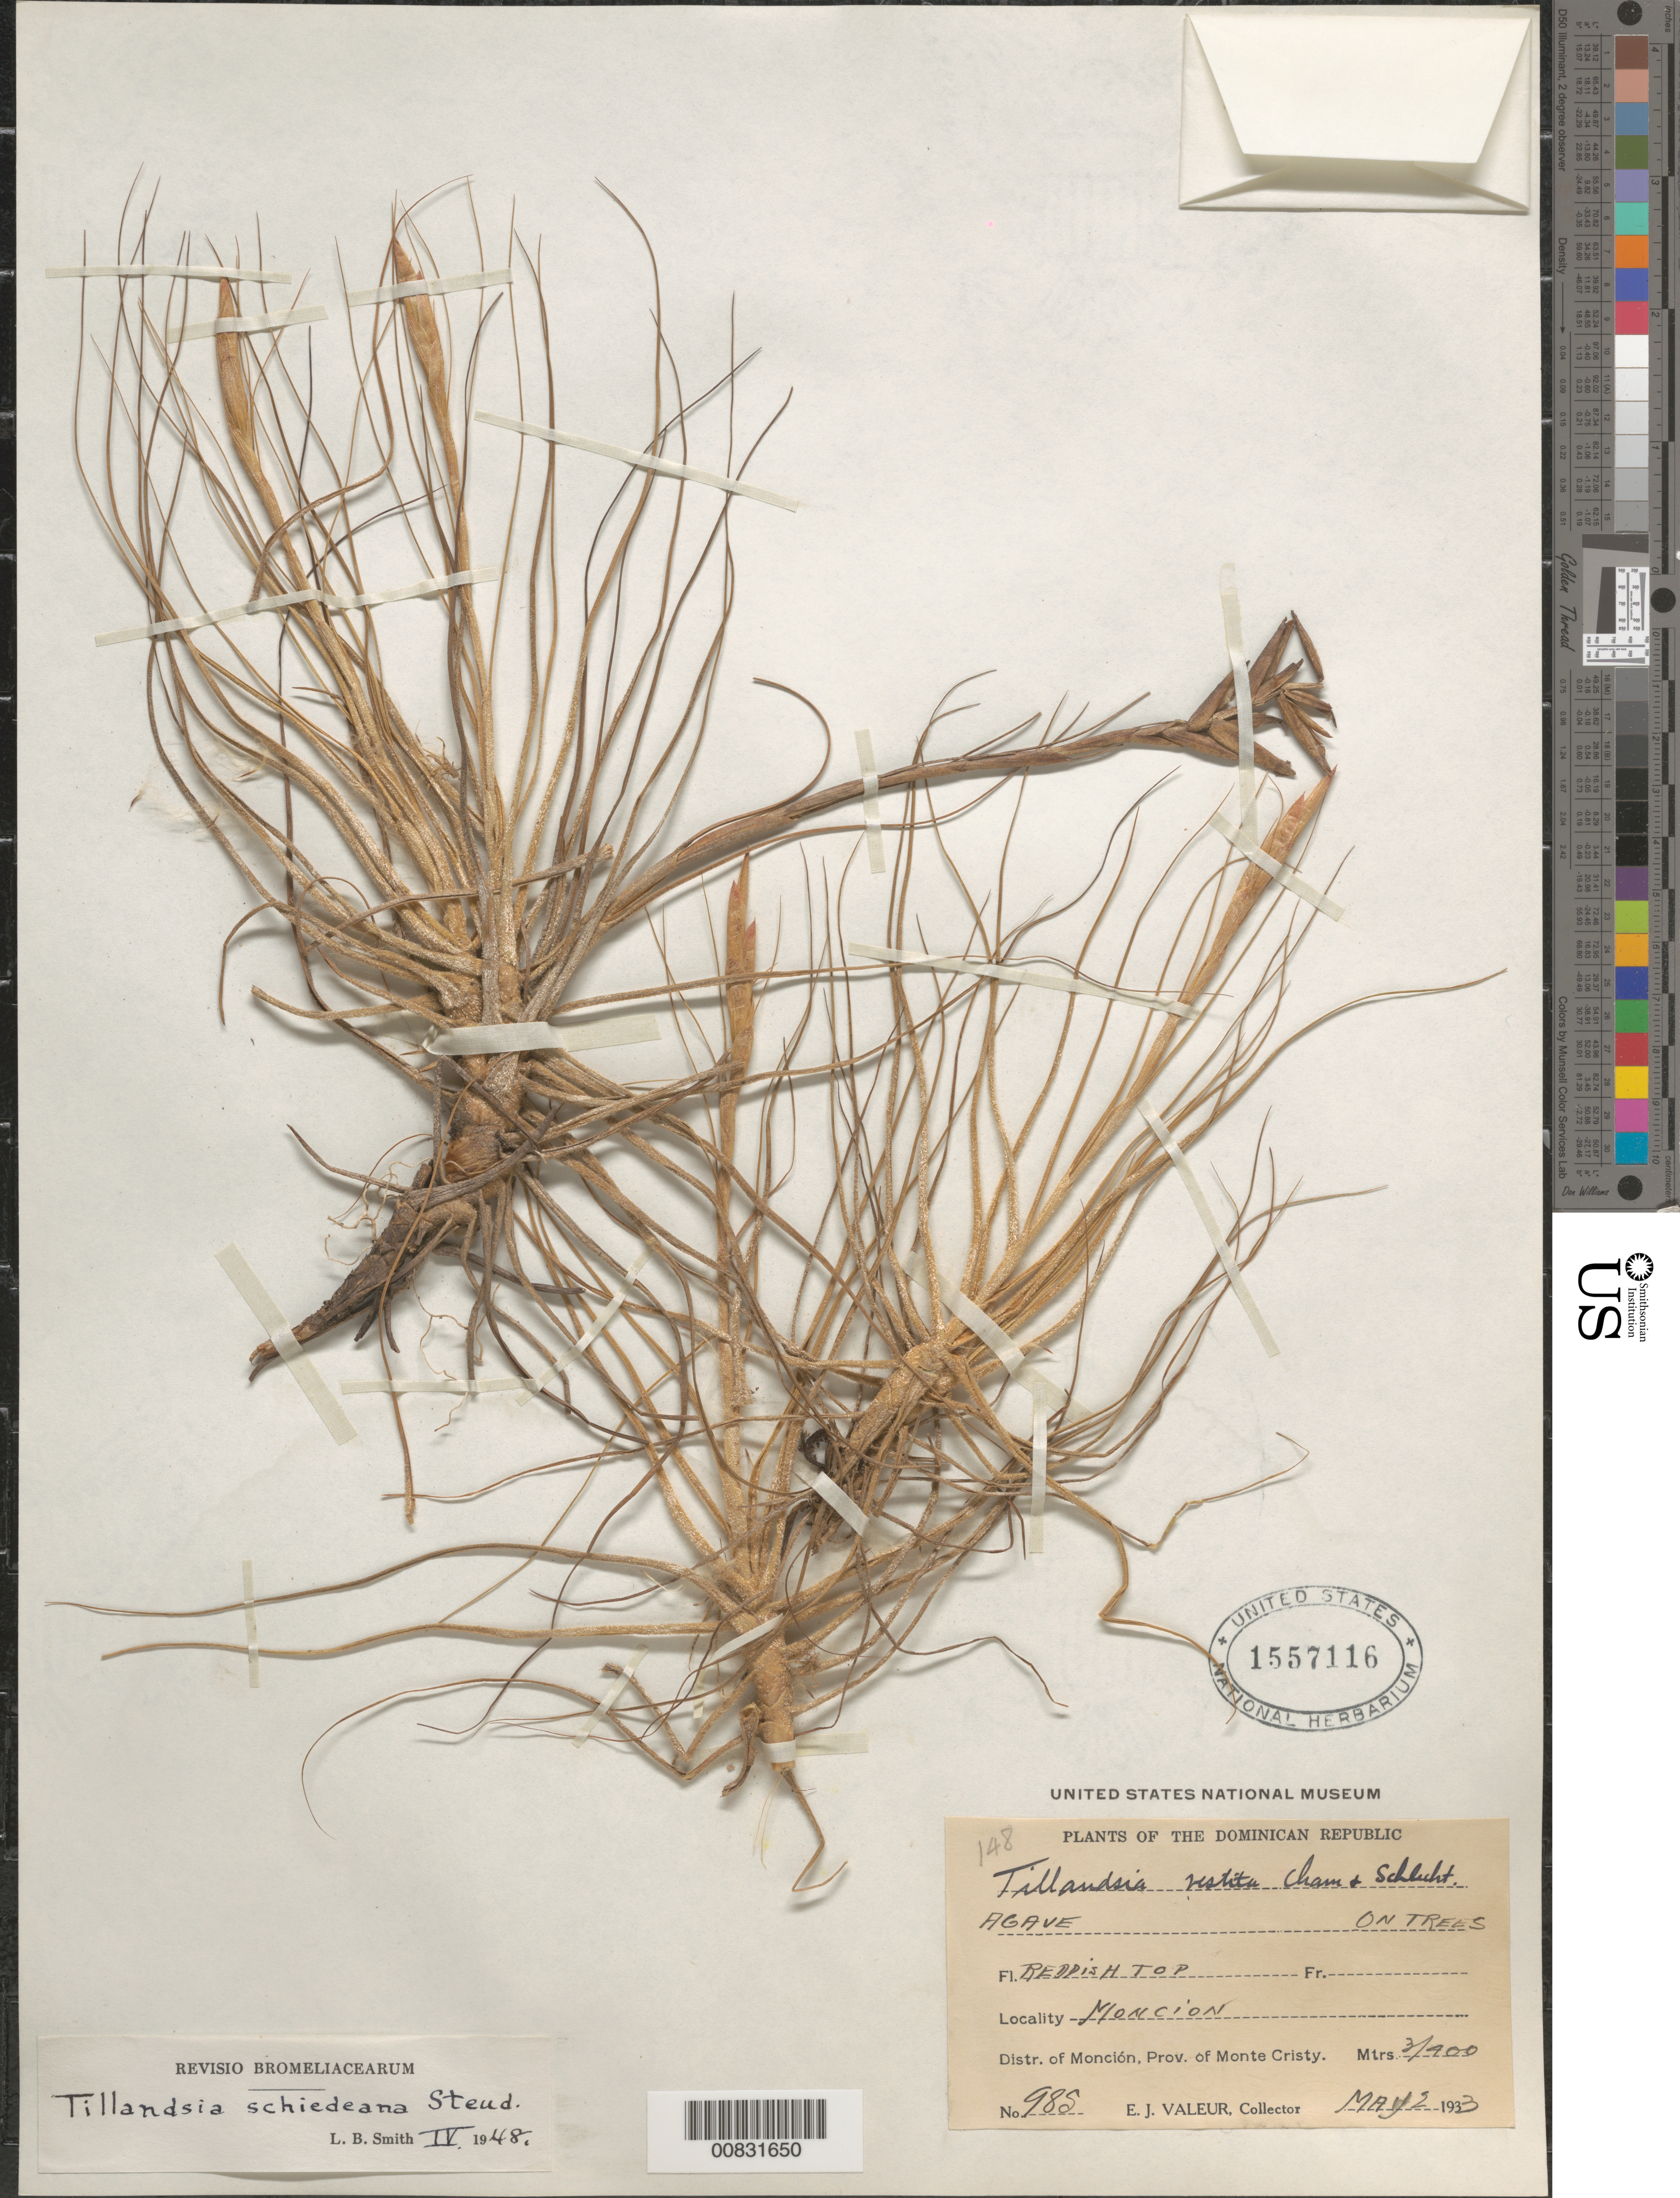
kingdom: Plantae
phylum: Tracheophyta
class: Liliopsida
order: Poales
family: Bromeliaceae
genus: Tillandsia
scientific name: Tillandsia schiedeana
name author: Steud.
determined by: Smith, Lyman B., (US), NMNH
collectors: E. Valeur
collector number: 985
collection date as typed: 02 May 1933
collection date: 1933-05-02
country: Dominican Republic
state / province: Monte Cristi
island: Hispaniola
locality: Monción. Distr. of Monción, Prov. of Montecristi.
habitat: On trees.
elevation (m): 300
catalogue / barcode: US 1557116